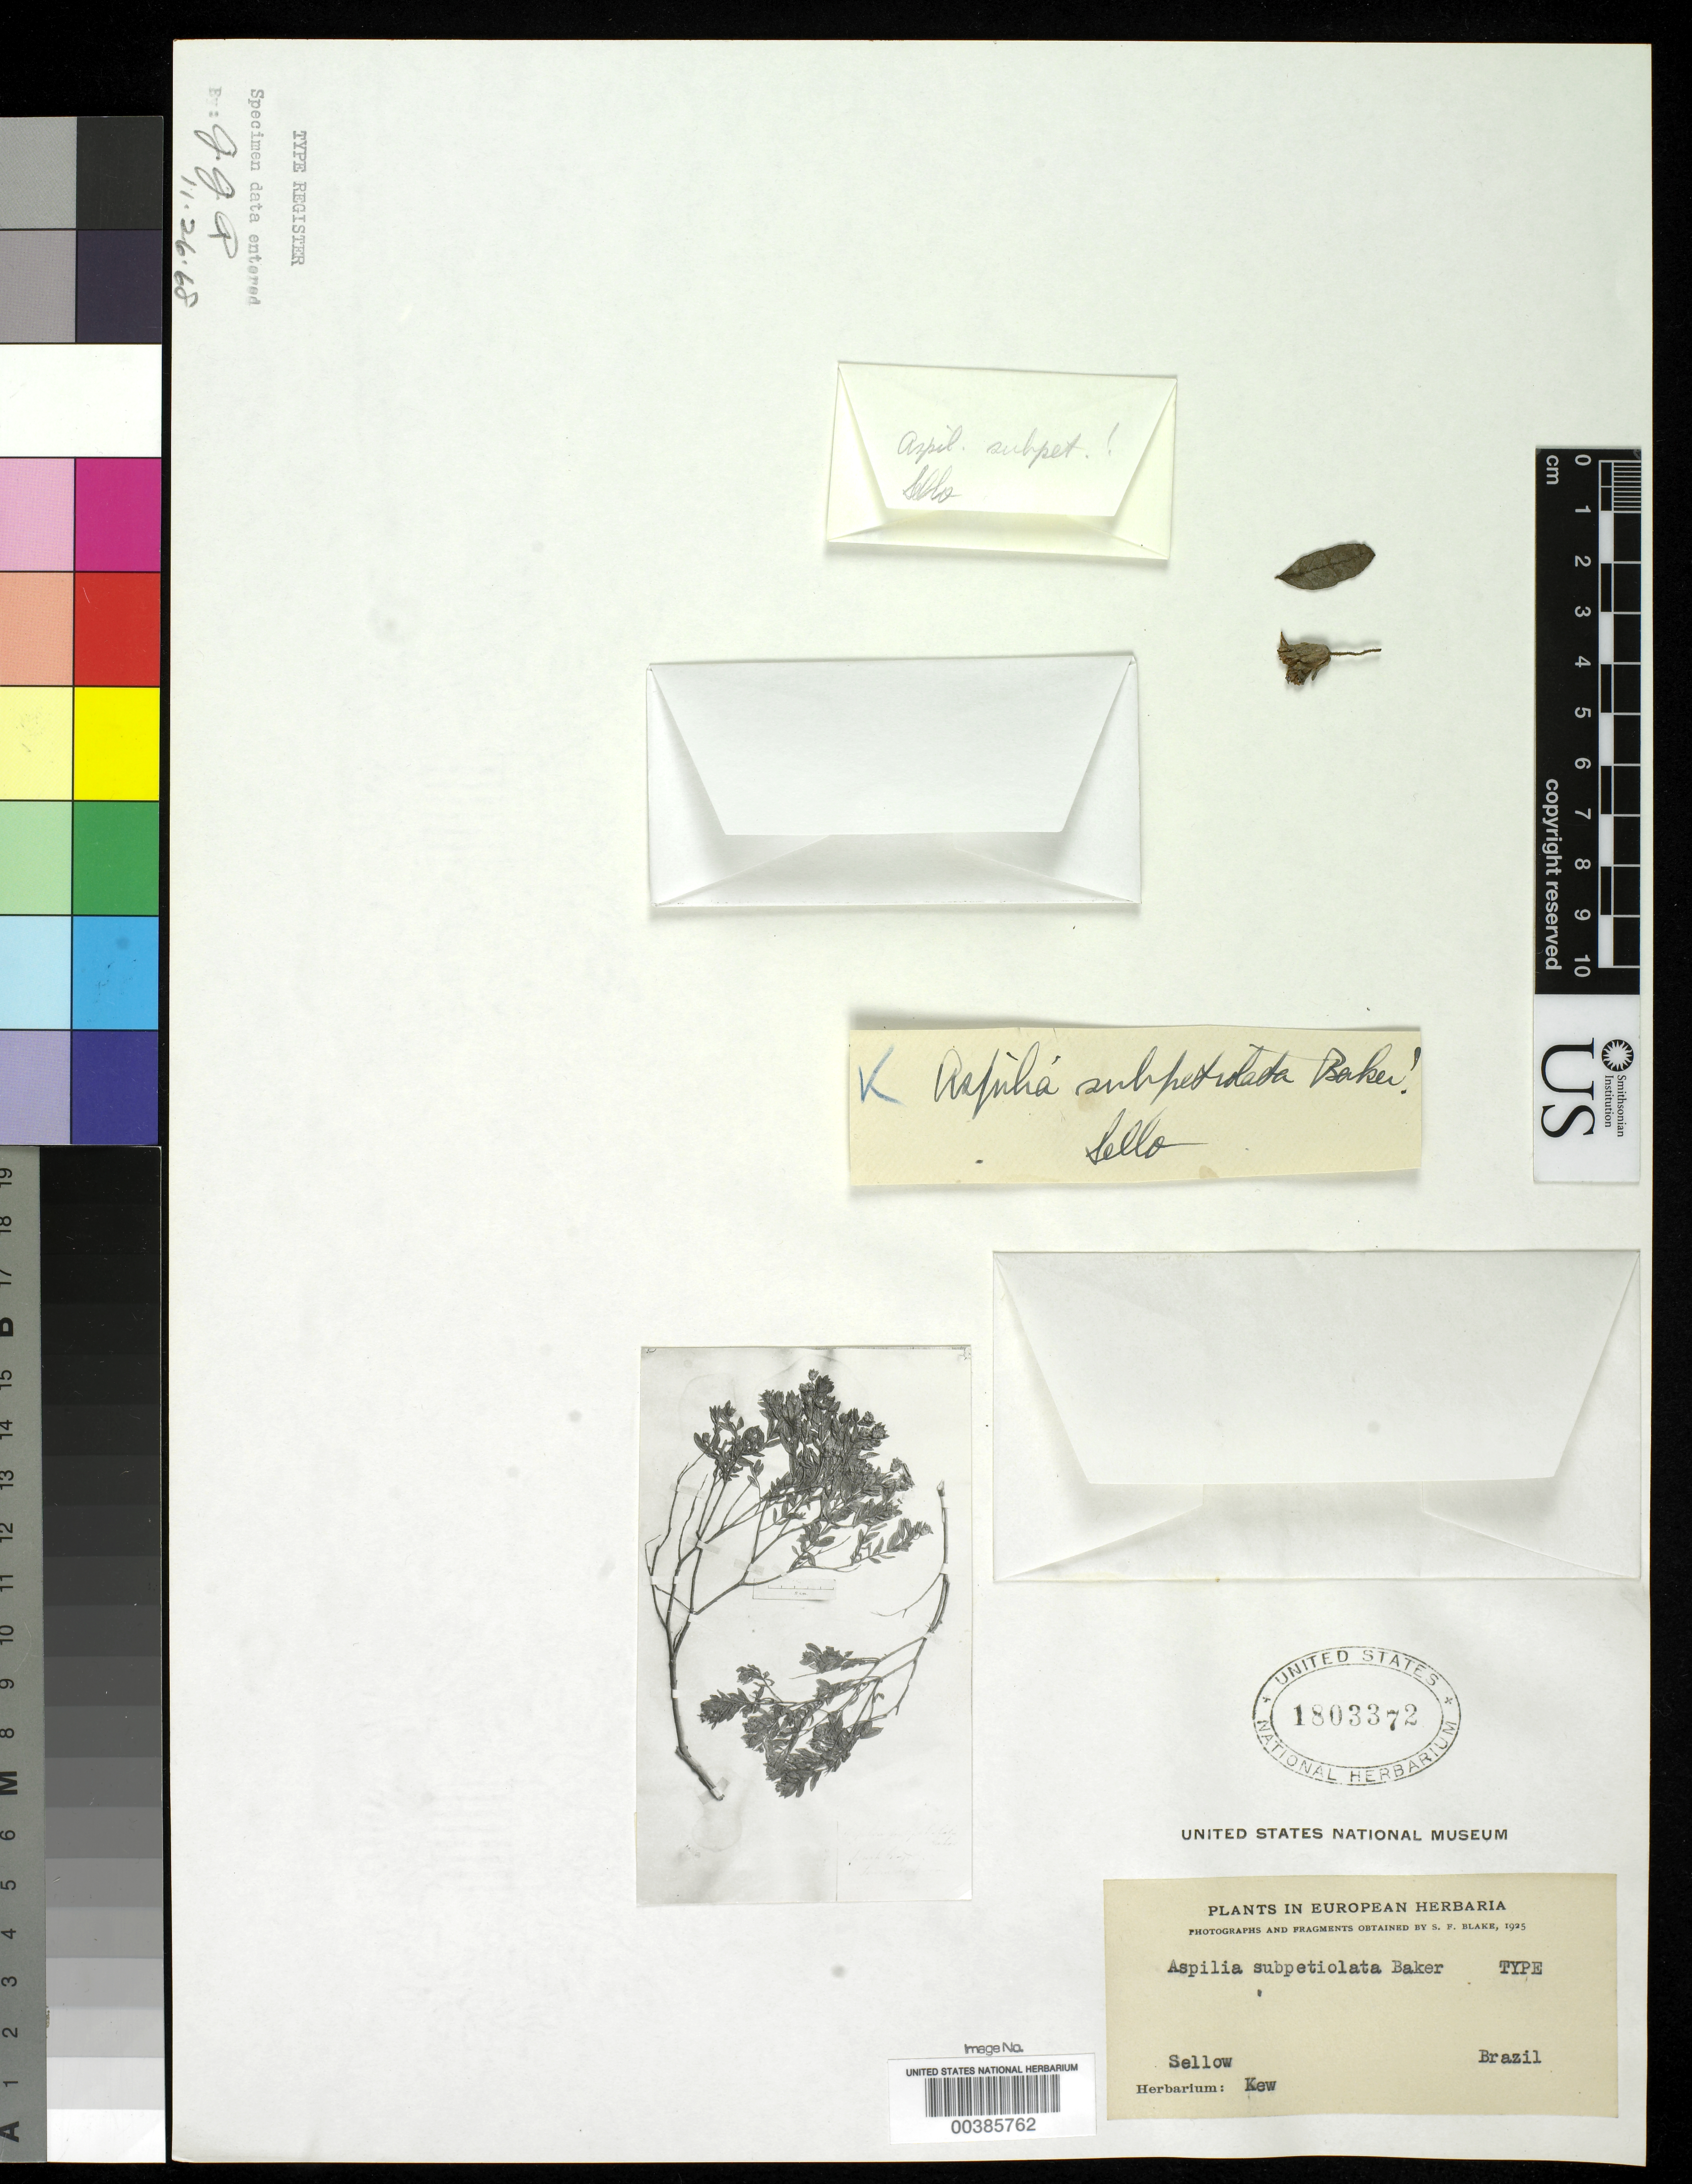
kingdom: Plantae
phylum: Tracheophyta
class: Magnoliopsida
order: Asterales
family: Asteraceae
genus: Aspilia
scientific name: Aspilia subpetiolata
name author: Baker in Mart.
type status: Type Fragment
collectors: F. Sellow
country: Brazil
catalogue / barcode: US 1803372